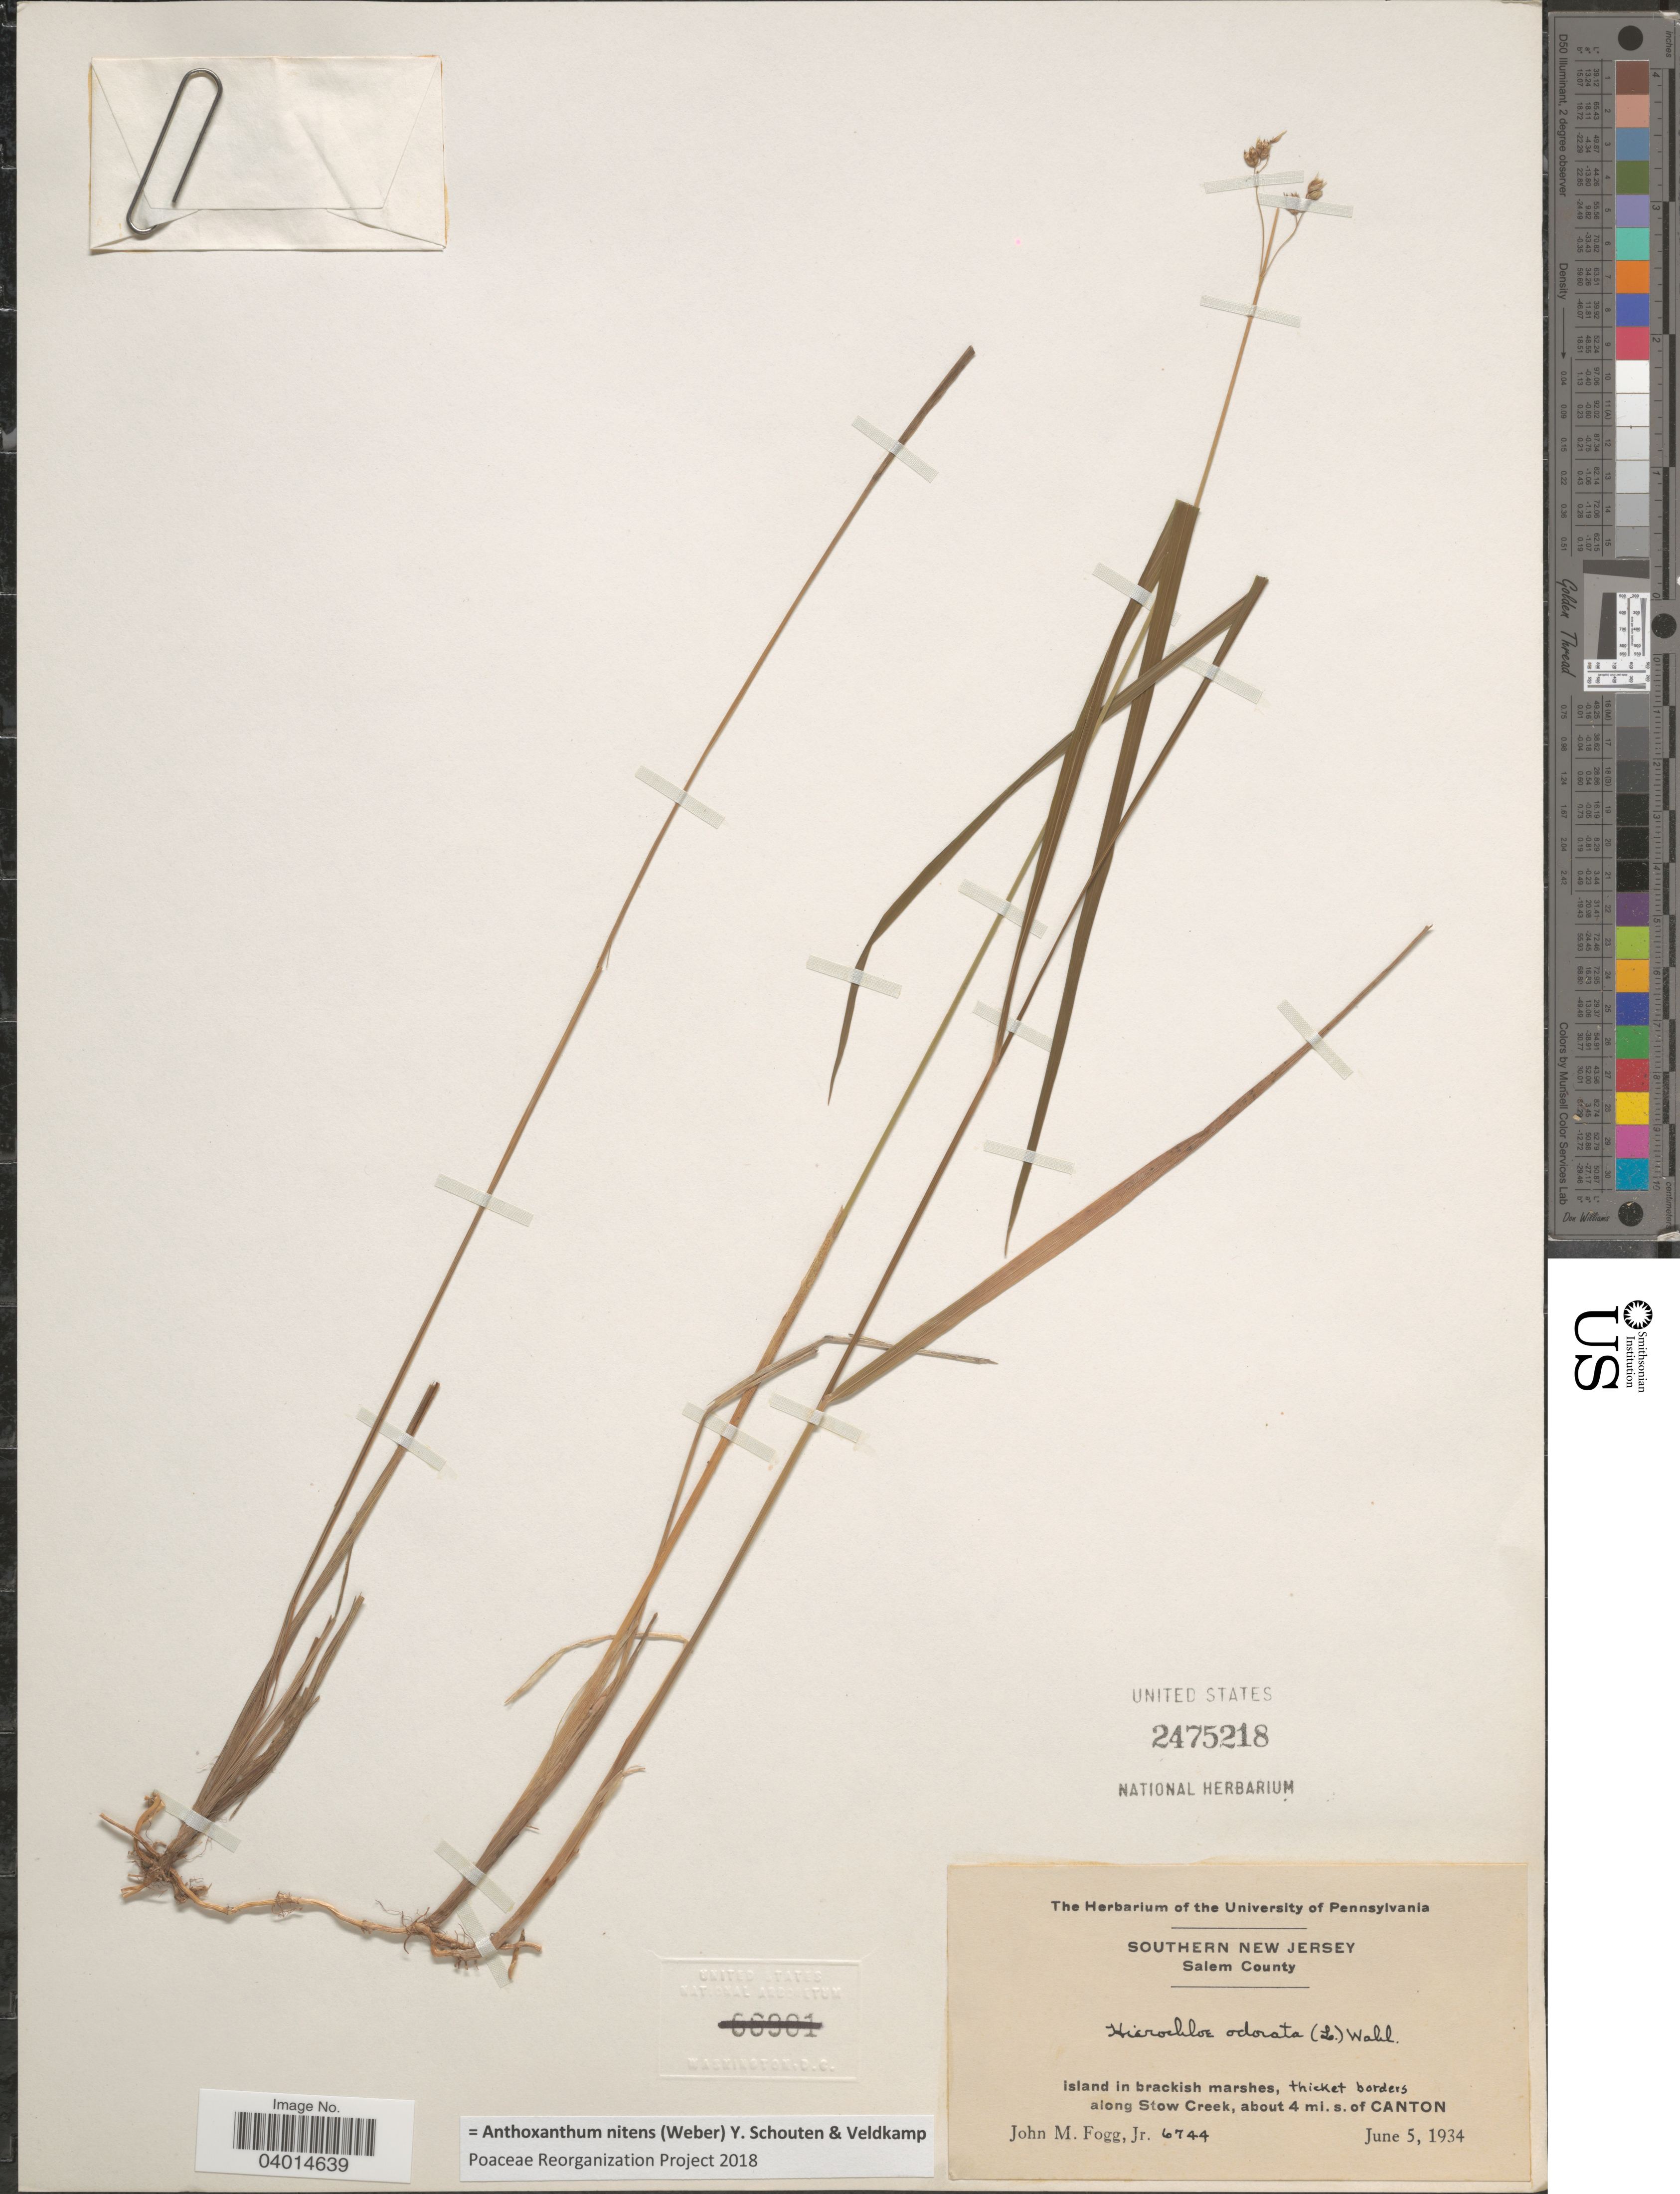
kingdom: Plantae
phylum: Tracheophyta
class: Liliopsida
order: Poales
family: Poaceae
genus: Anthoxanthum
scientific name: Anthoxanthum nitens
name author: (G.H. Weber) R.T.A. Schouten & Veldkamp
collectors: J. Fogg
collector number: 6744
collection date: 1934-06-05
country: United States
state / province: New Jersey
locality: Southern New Jersey. Salem County. Island in brackish marshes, thicket borders along Stow Creek, about 4 mi. s. of Canton.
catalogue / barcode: US 2475218